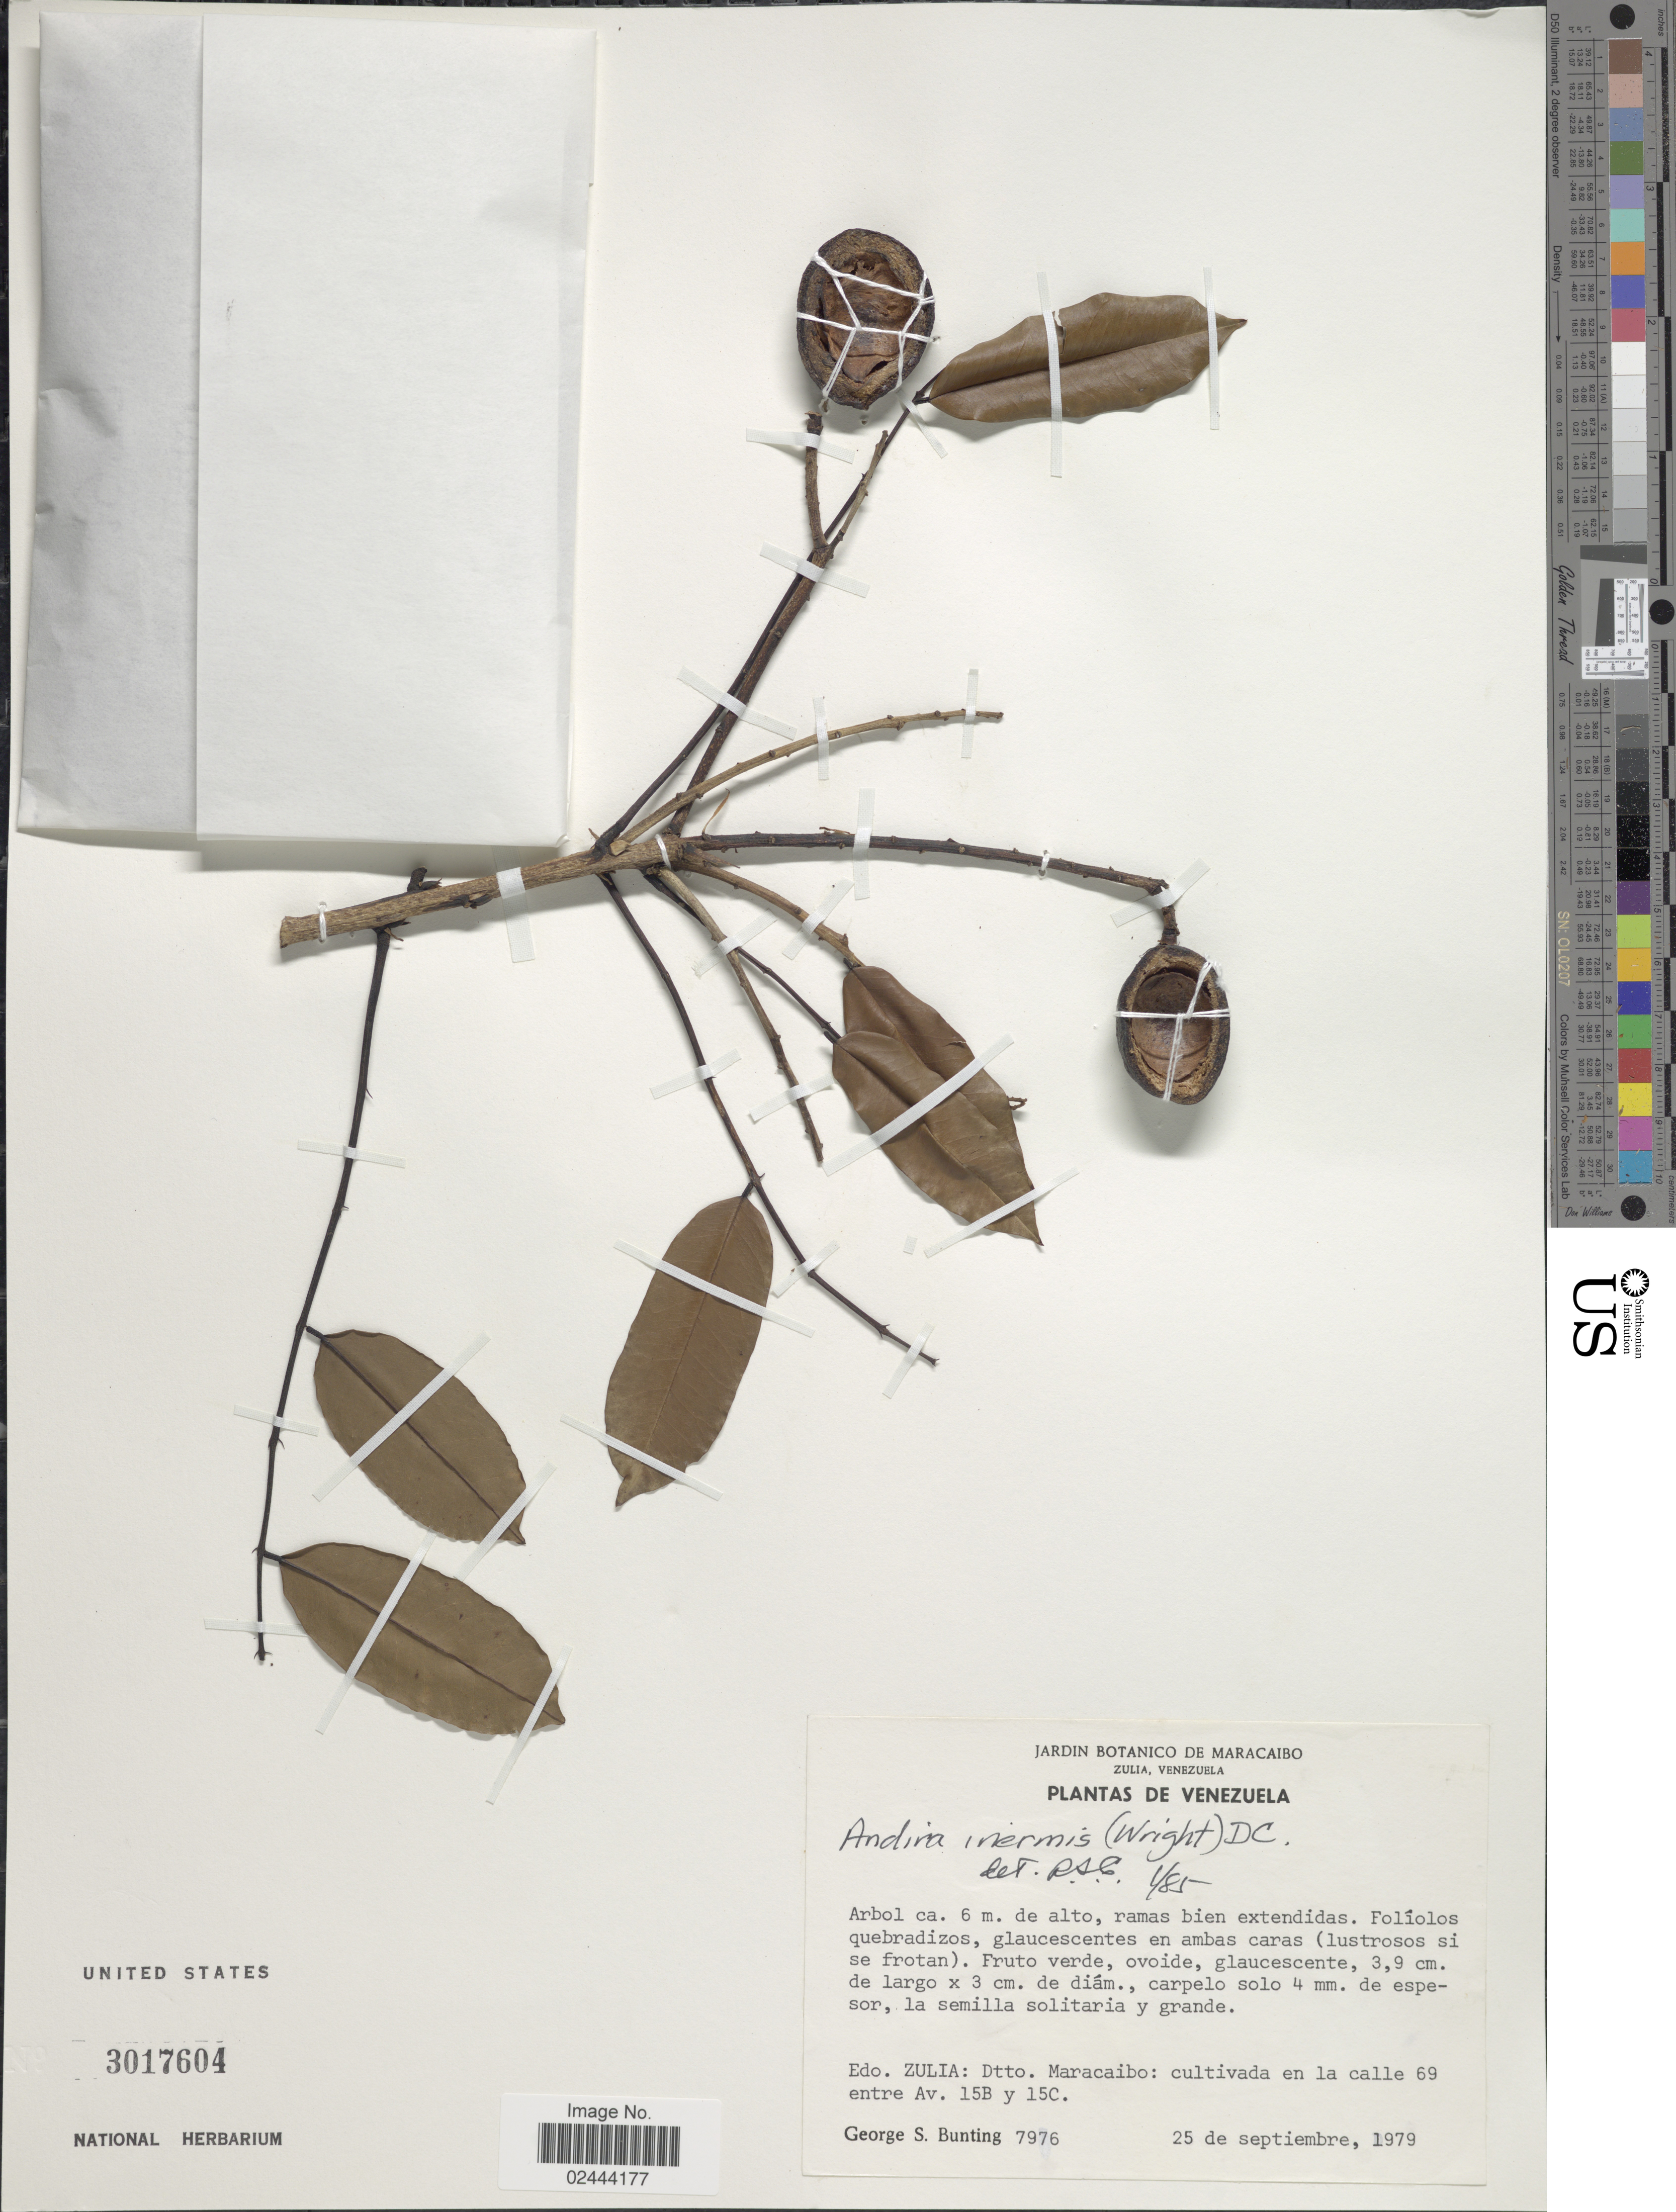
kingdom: Plantae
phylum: Tracheophyta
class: Magnoliopsida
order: Fabales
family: Fabaceae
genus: Andira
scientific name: Andira inermis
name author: (W. Wright) Kunth ex DC.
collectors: G. S. Bunting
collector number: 7976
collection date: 1979-09-25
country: Venezuela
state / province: Zulia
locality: Dtto. Maracaibo: cultivada en la calle 69 entre Av. 15B y 15C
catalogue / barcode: US 3017604